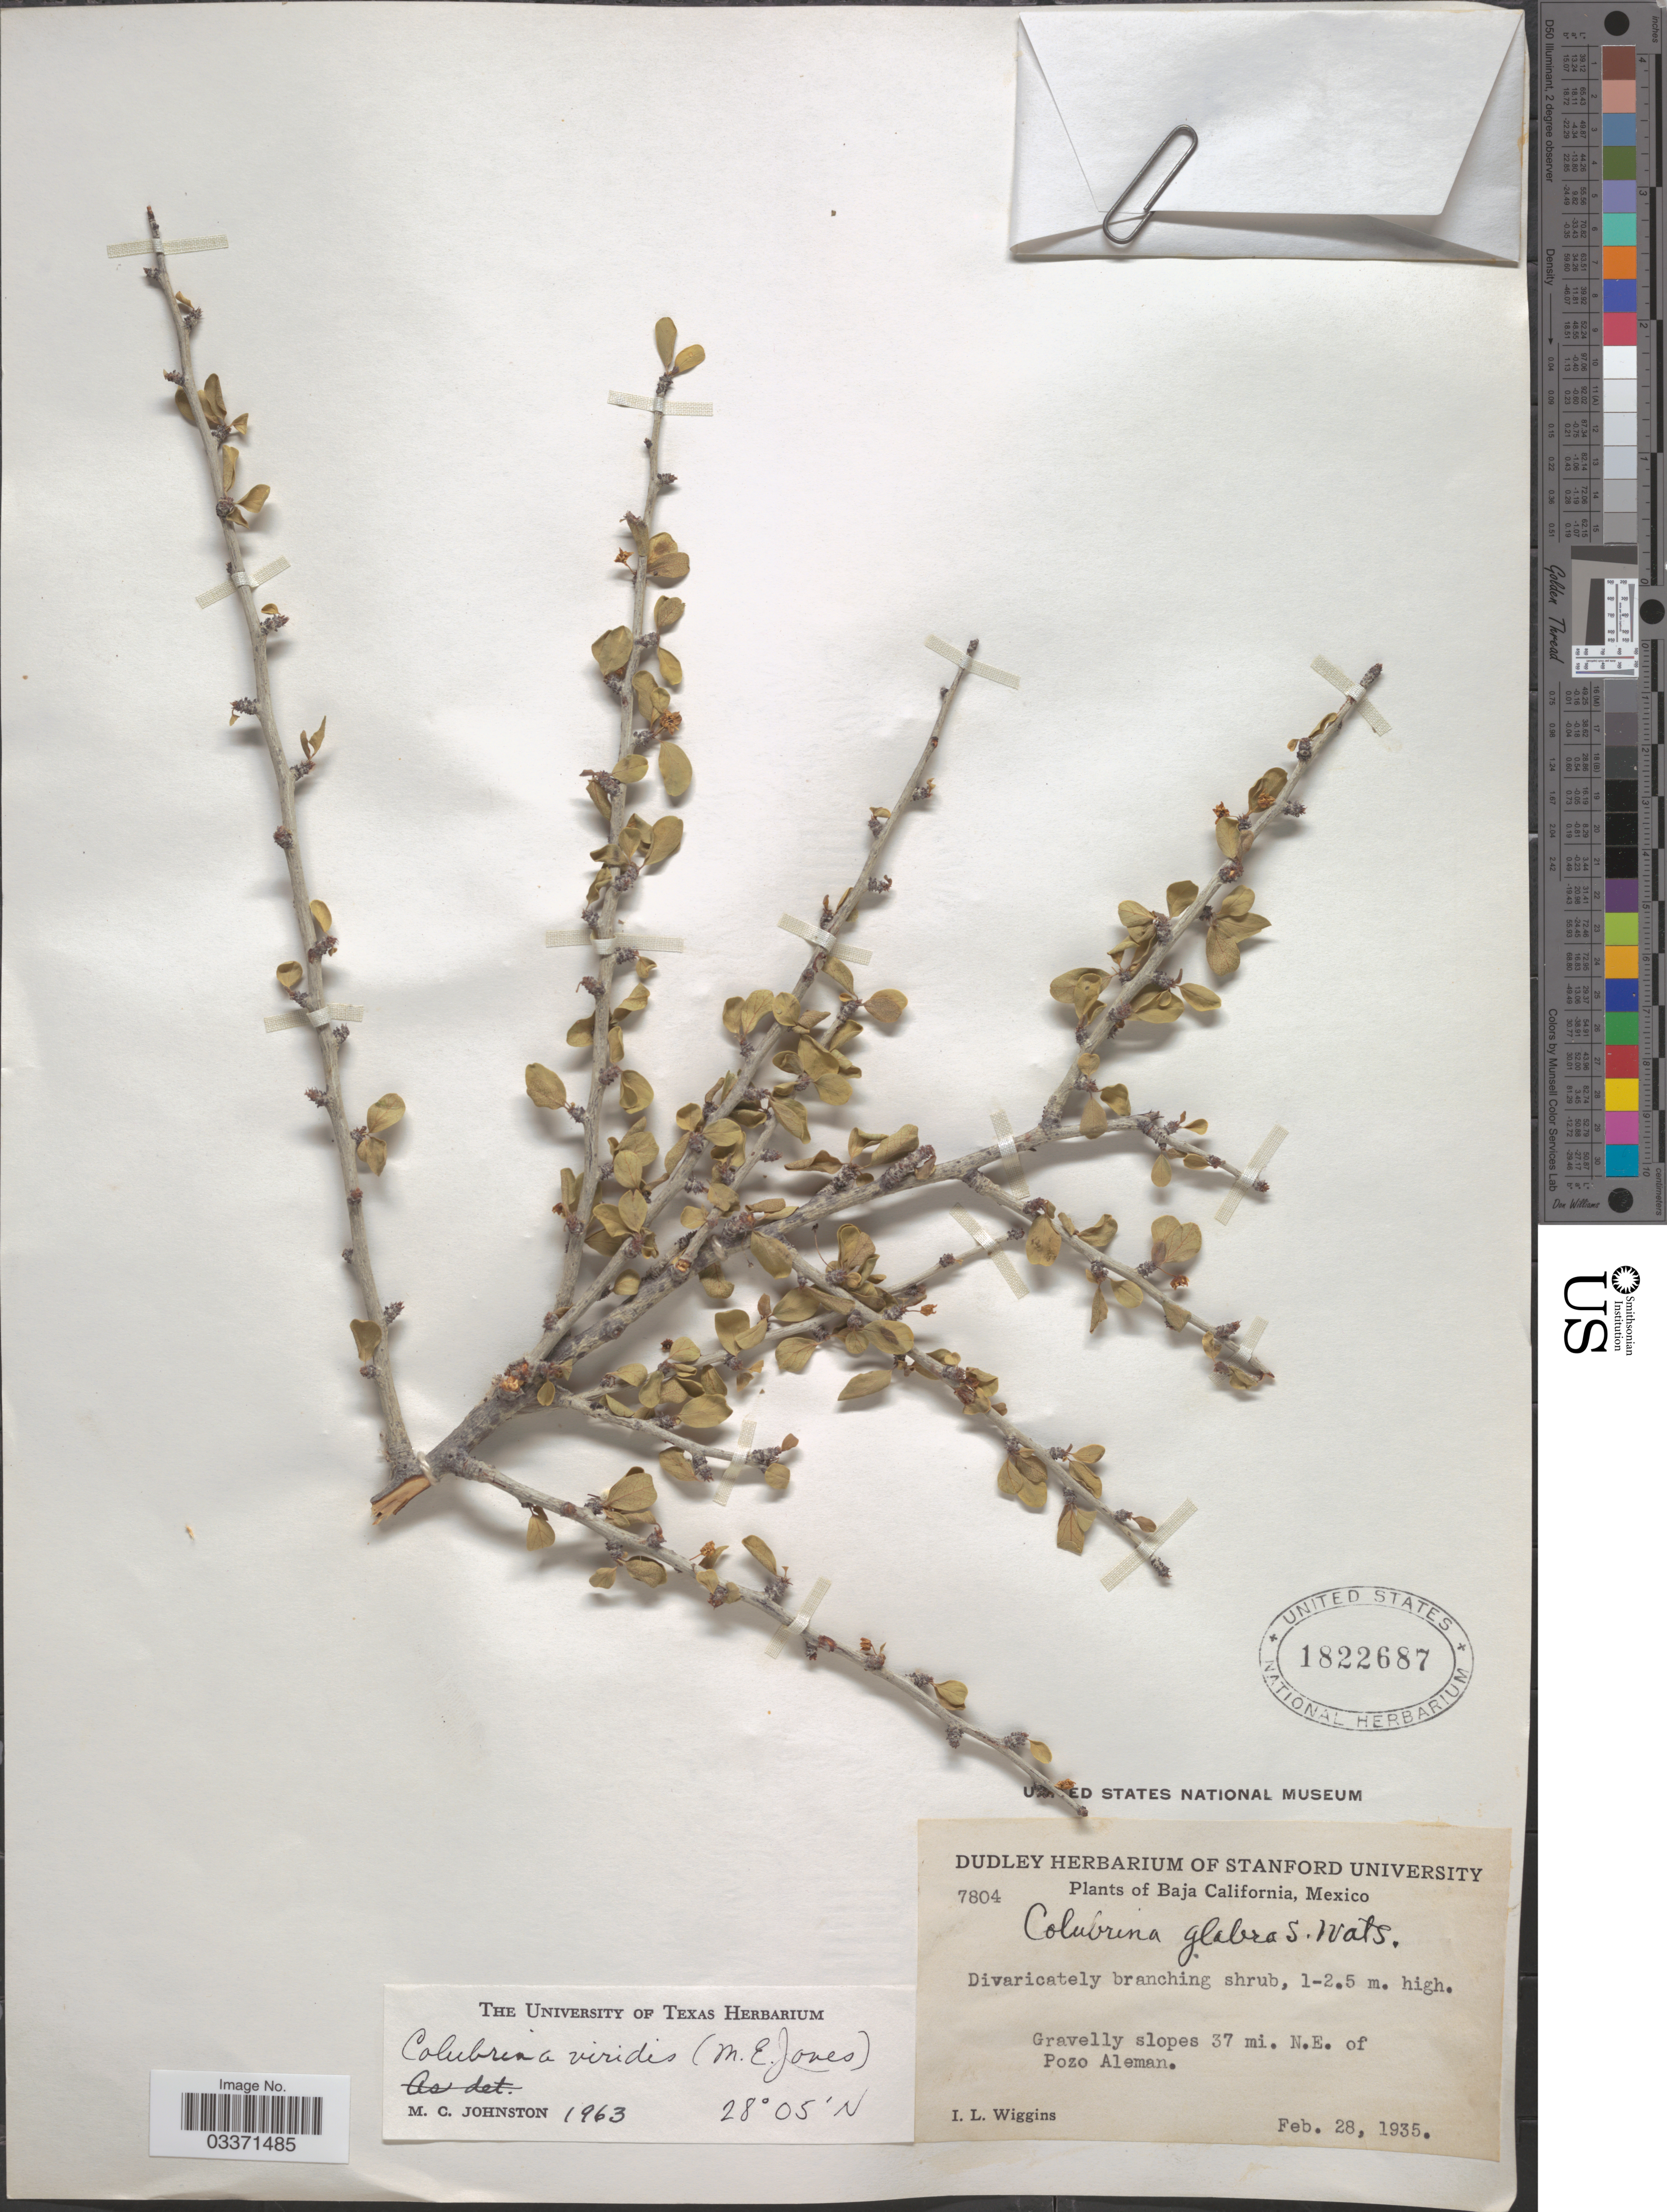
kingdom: Plantae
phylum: Tracheophyta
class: Magnoliopsida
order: Rosales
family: Rhamnaceae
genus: Colubrina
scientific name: Colubrina viridis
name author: (M.E. Jones) M.C. Johnst.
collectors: I. L. Wiggins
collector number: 7804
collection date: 1935-02-28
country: Mexico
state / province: Baja California Norte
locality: Gravelly slopes 37 mi. N.E. of Pozo Aleman.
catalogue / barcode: US 1822687